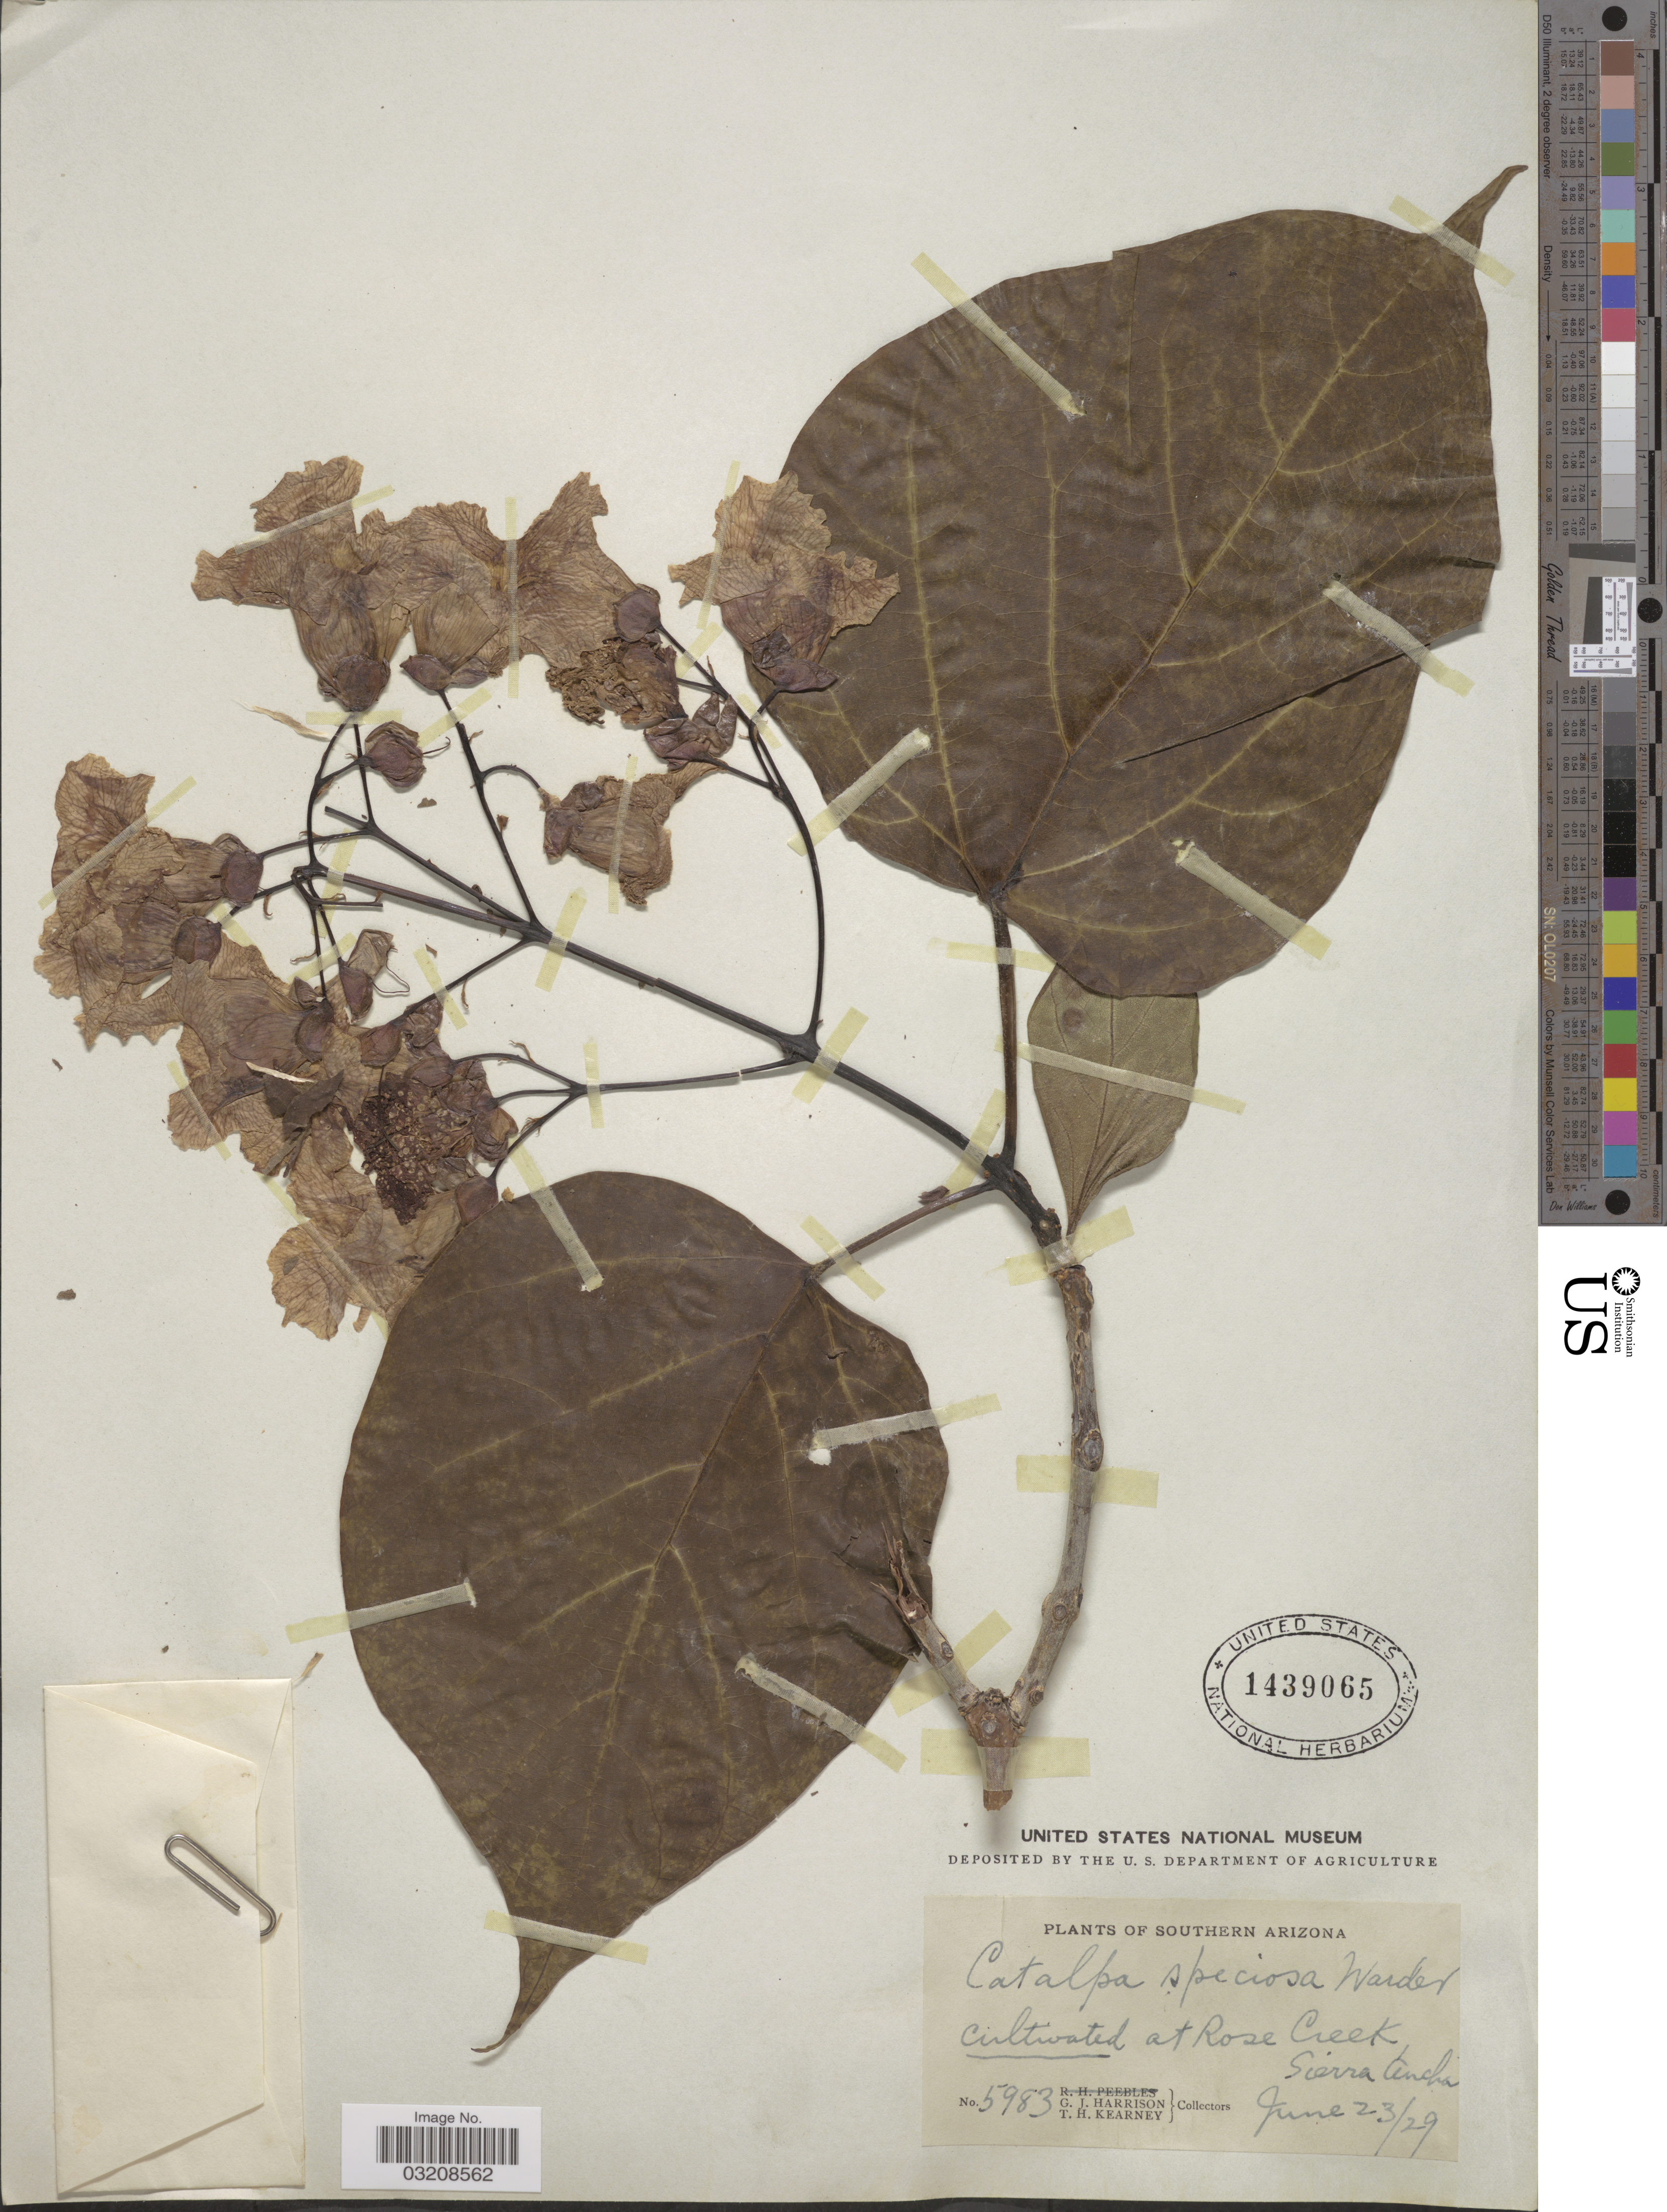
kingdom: Plantae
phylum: Tracheophyta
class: Magnoliopsida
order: Lamiales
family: Bignoniaceae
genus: Catalpa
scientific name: Catalpa speciosa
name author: (Warder) Warder ex Engelm.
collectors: G. J. Harrison & T. H. Kearney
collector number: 5983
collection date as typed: Transcribed d/m/y: 23/6/29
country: United States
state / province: Arizona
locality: Southern Arizona. Rose Creek, Sierra Ancha.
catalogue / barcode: US 1439065